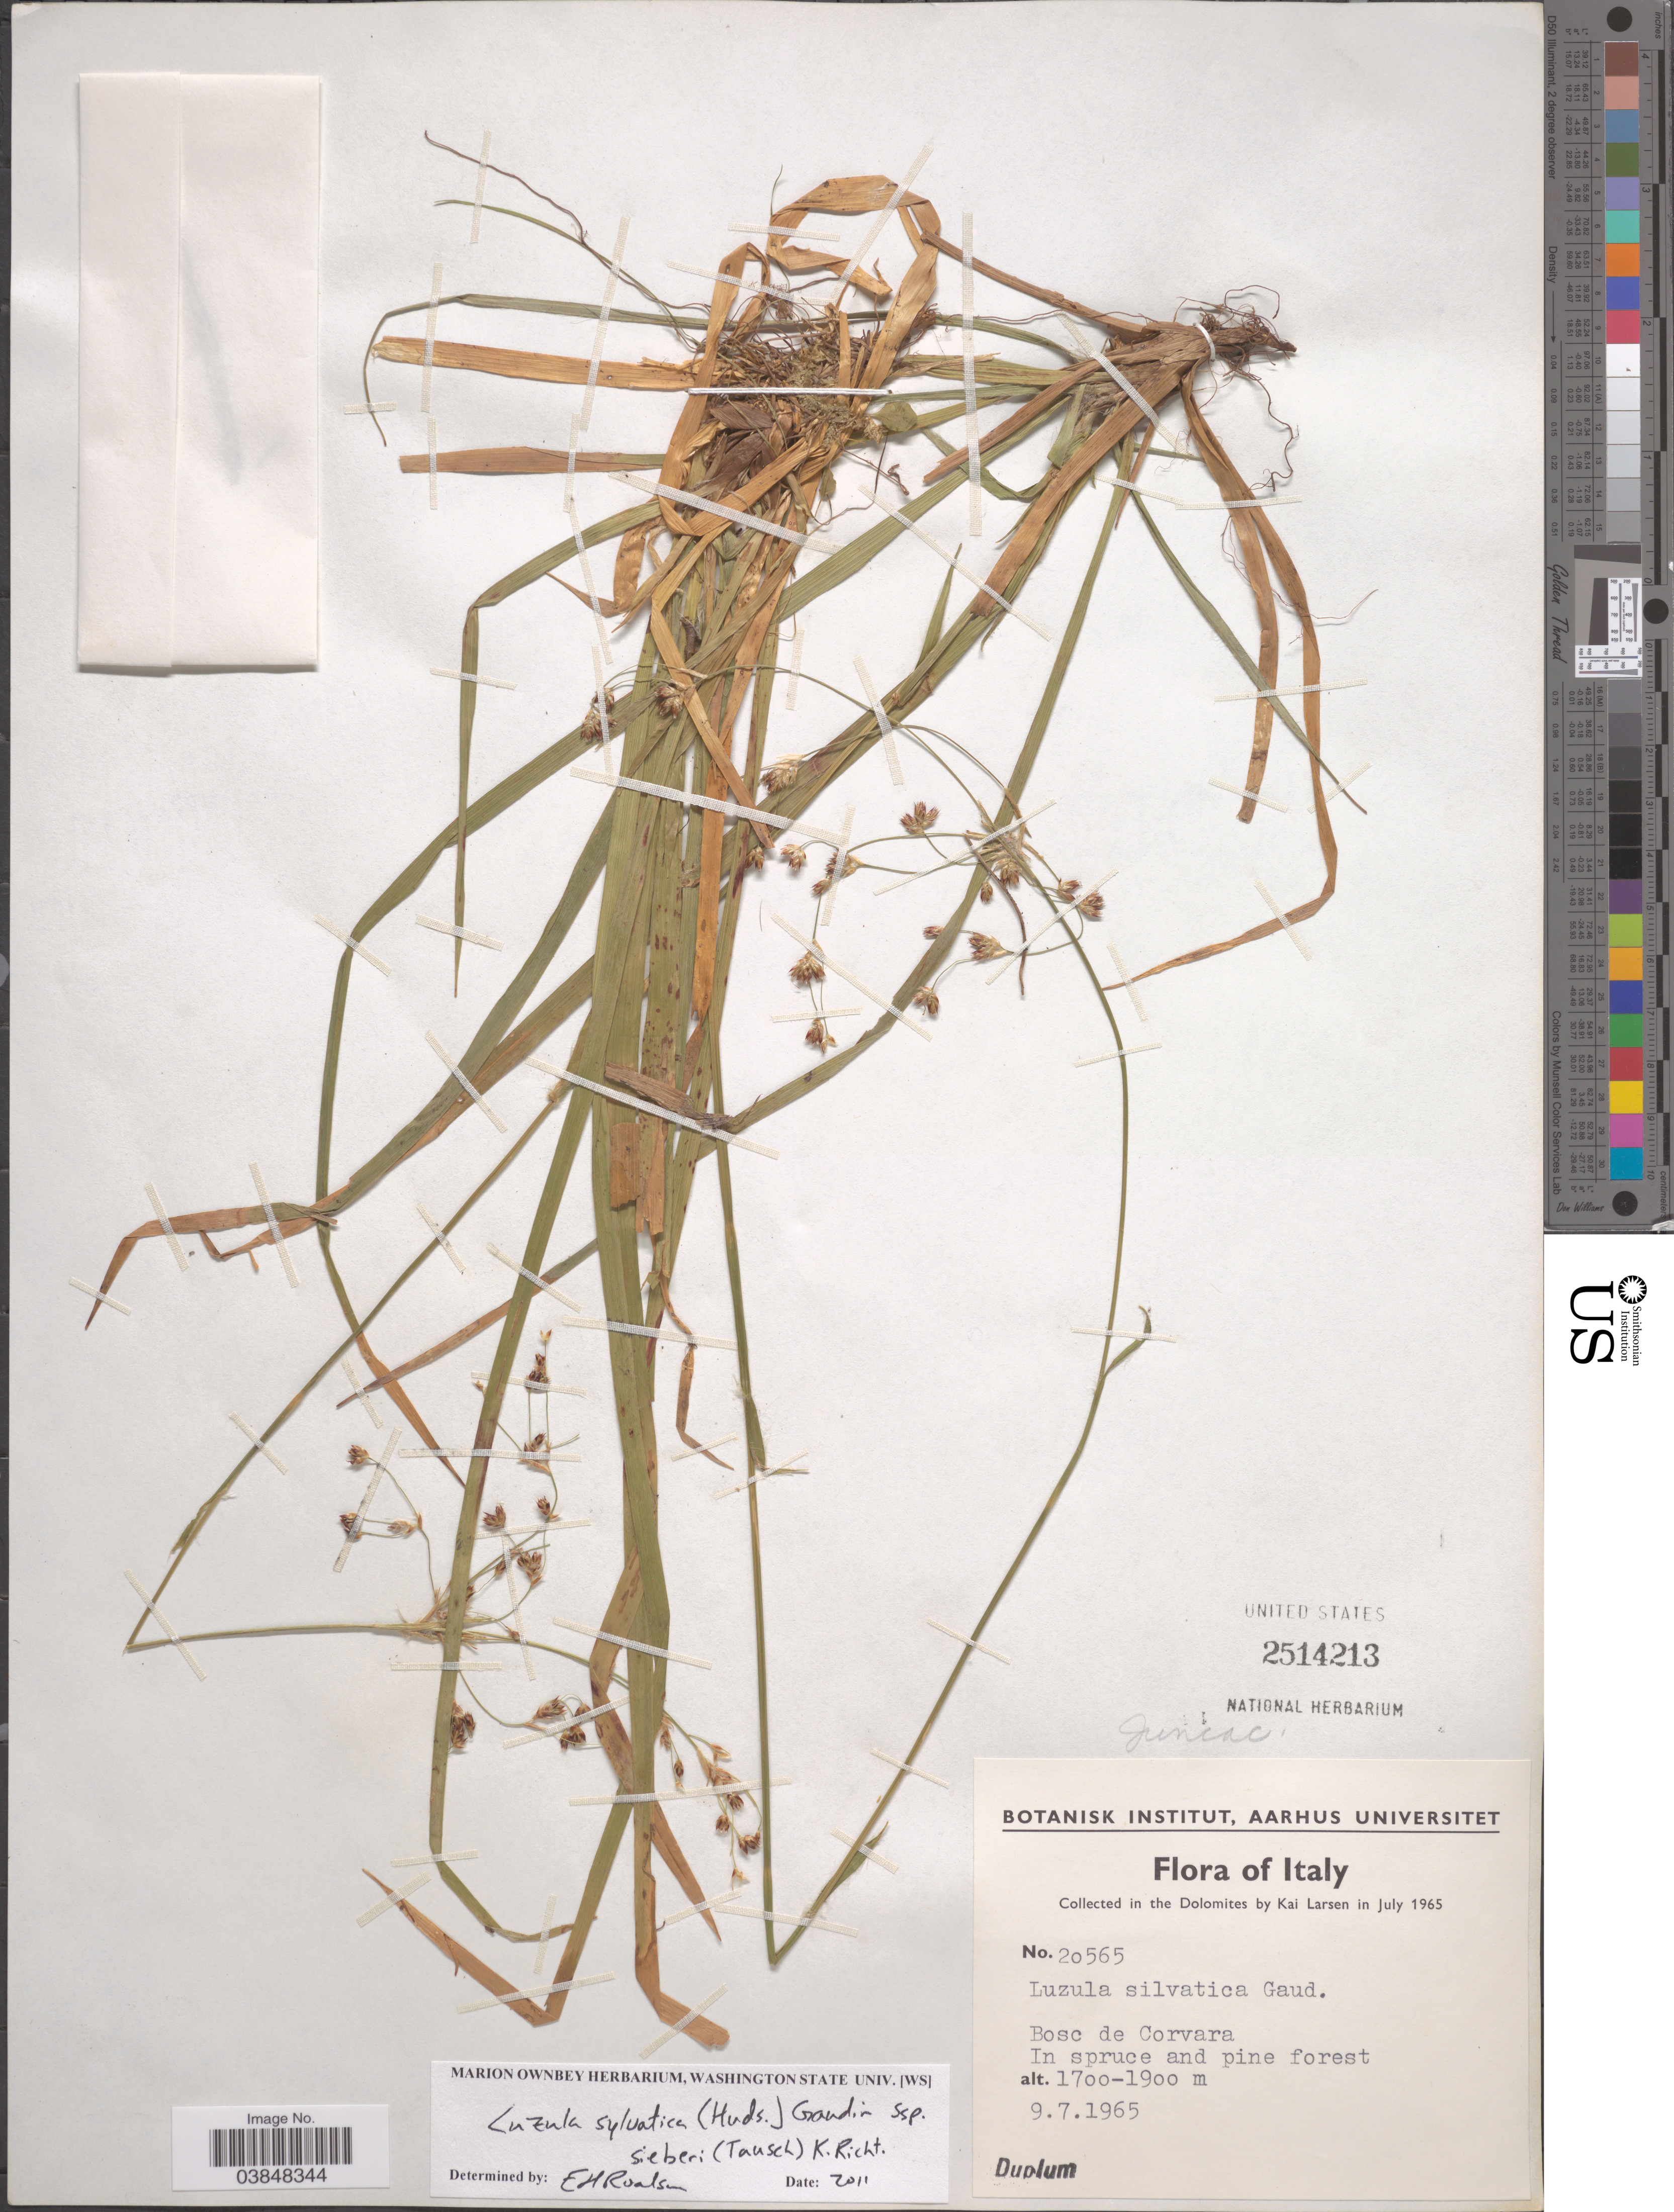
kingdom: Plantae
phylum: Tracheophyta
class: Liliopsida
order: Poales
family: Juncaceae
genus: Luzula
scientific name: Luzula sylvatica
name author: (Huds.) Gaudin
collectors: K. Larsen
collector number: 20565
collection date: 1965-07-09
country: Italy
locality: In the Dolomites. Bosc de Corvara. In spruce and pine forest.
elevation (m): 1700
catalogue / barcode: US 2514213